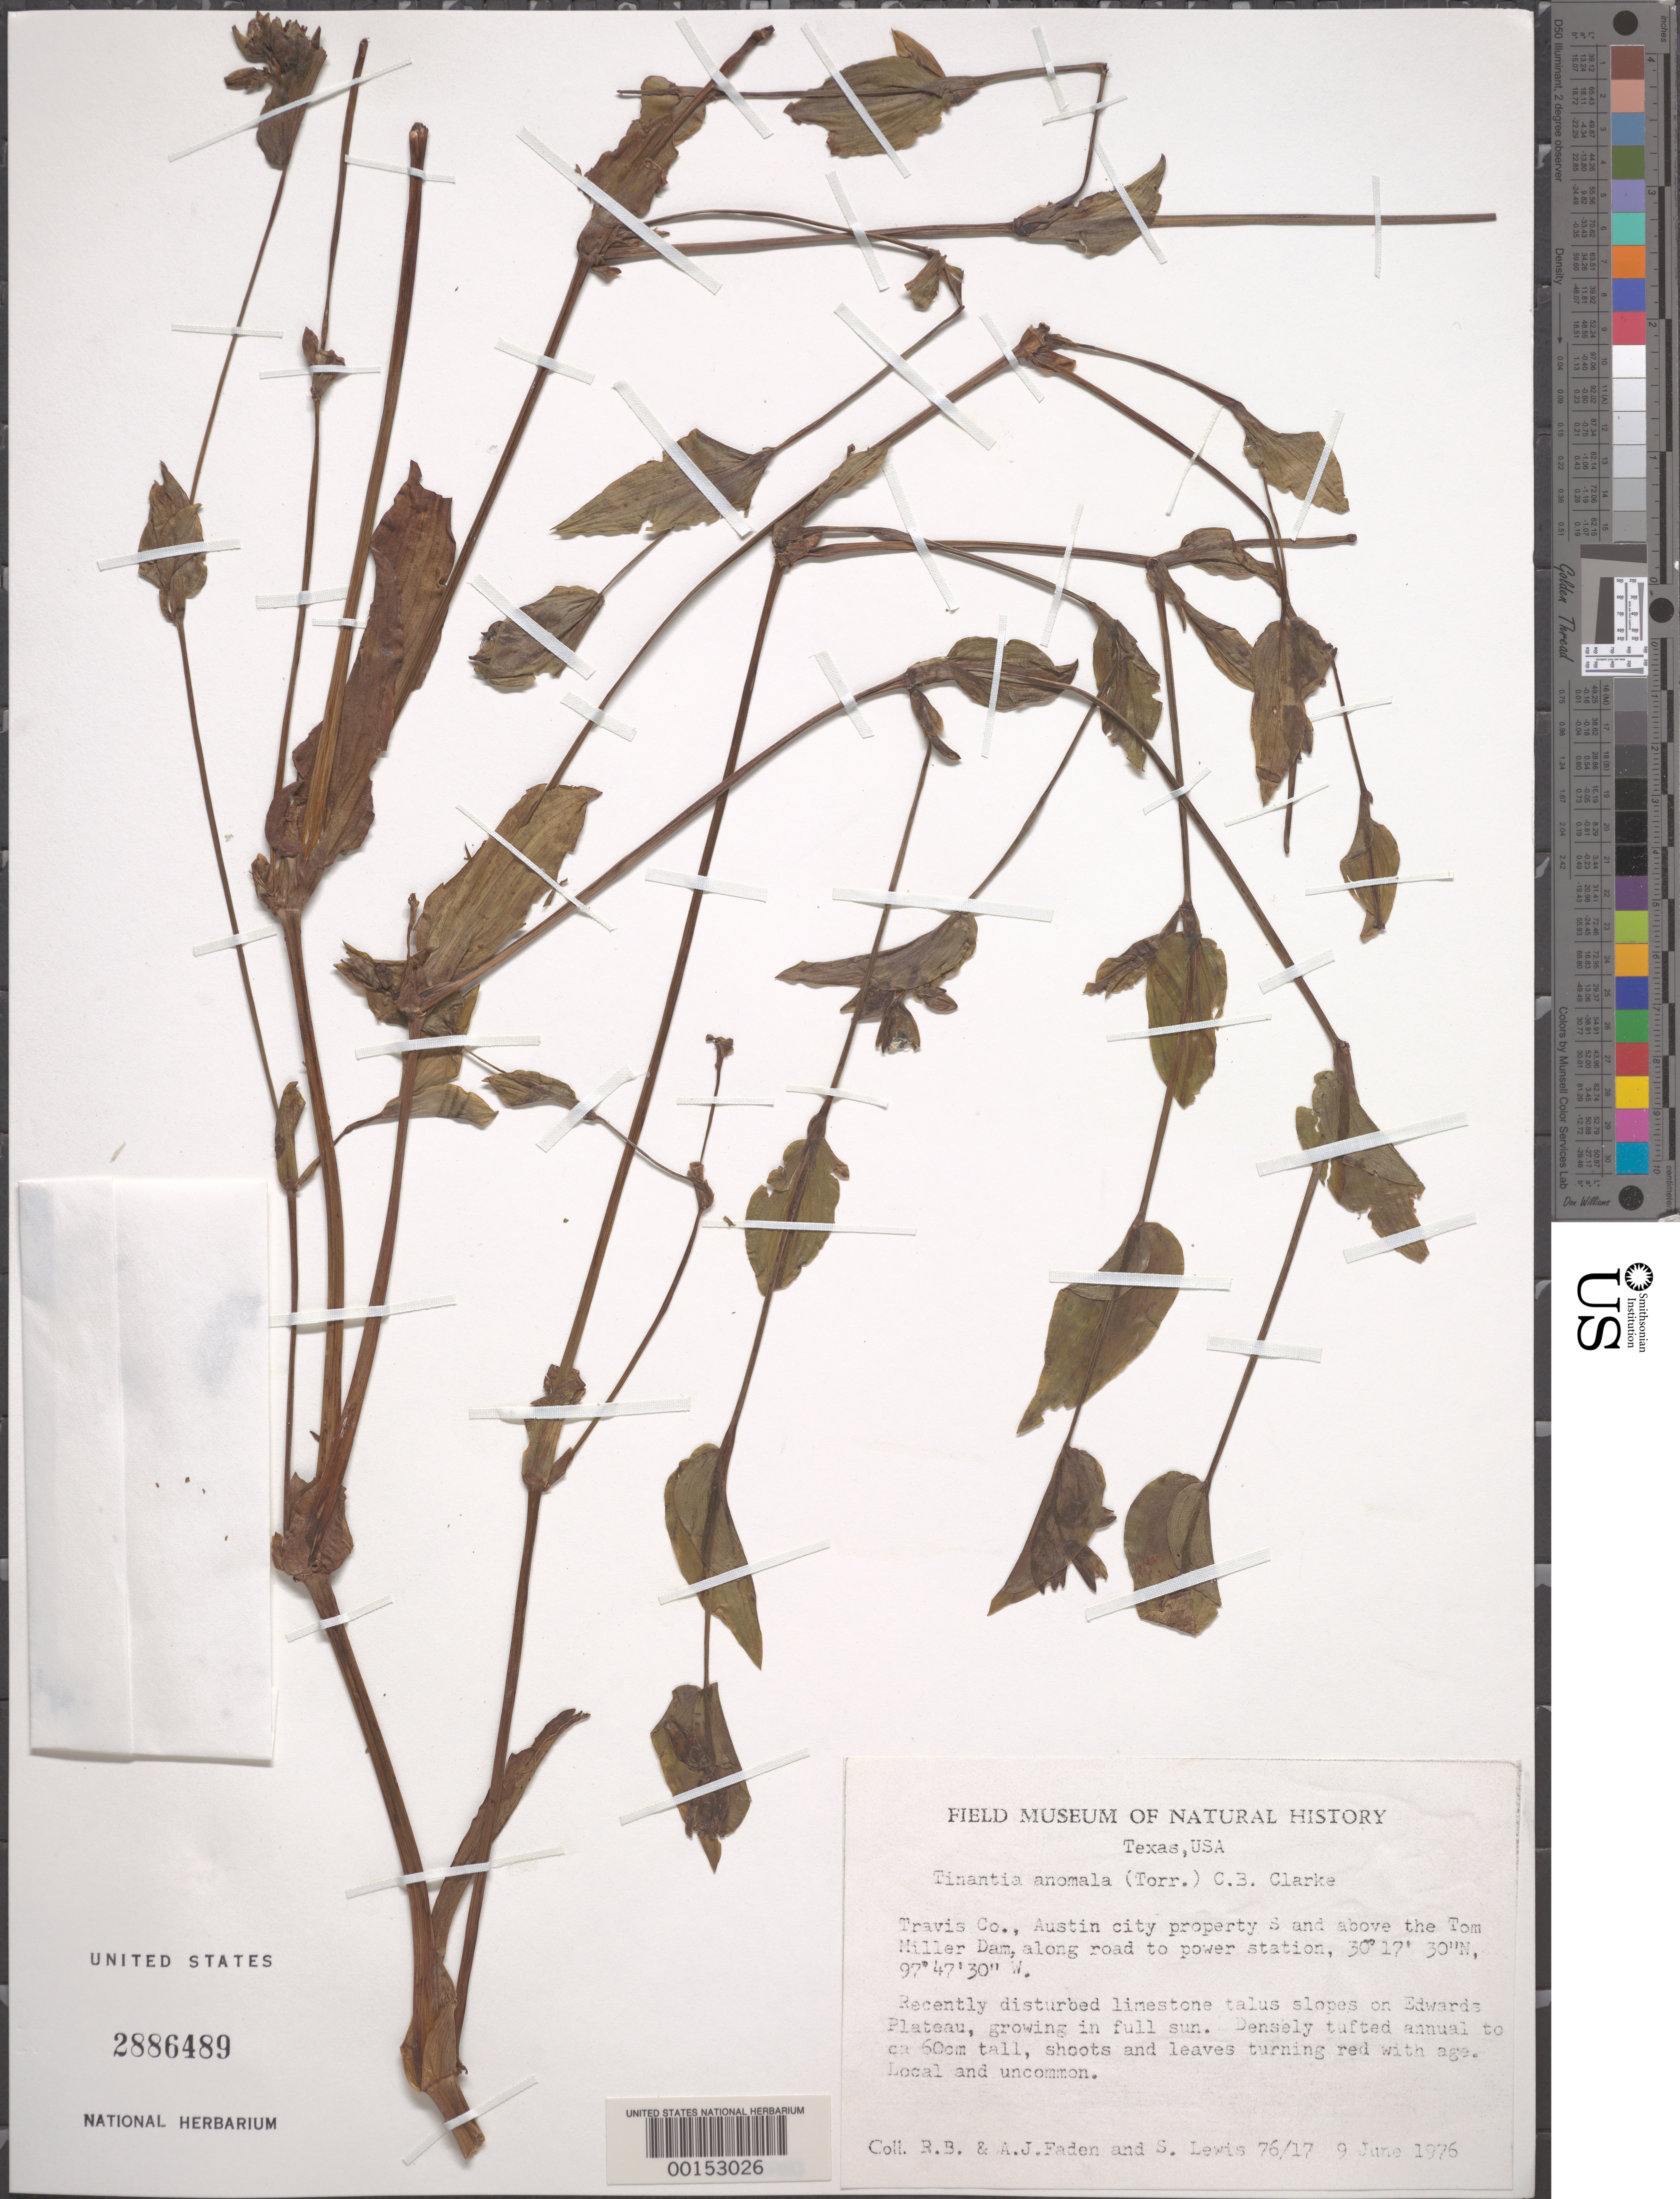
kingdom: Plantae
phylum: Tracheophyta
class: Liliopsida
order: Commelinales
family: Commelinaceae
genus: Tinantia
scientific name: Tinantia anomala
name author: (Torr.) C.B. Clarke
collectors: R. B. Faden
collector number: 76/17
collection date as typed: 09 Jun 1976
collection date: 1976-06-09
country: United States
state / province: Texas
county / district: Travis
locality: Austin city, s and above the tom miller dam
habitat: Disturbed limestone talus slopes, full sun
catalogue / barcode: US 2886489